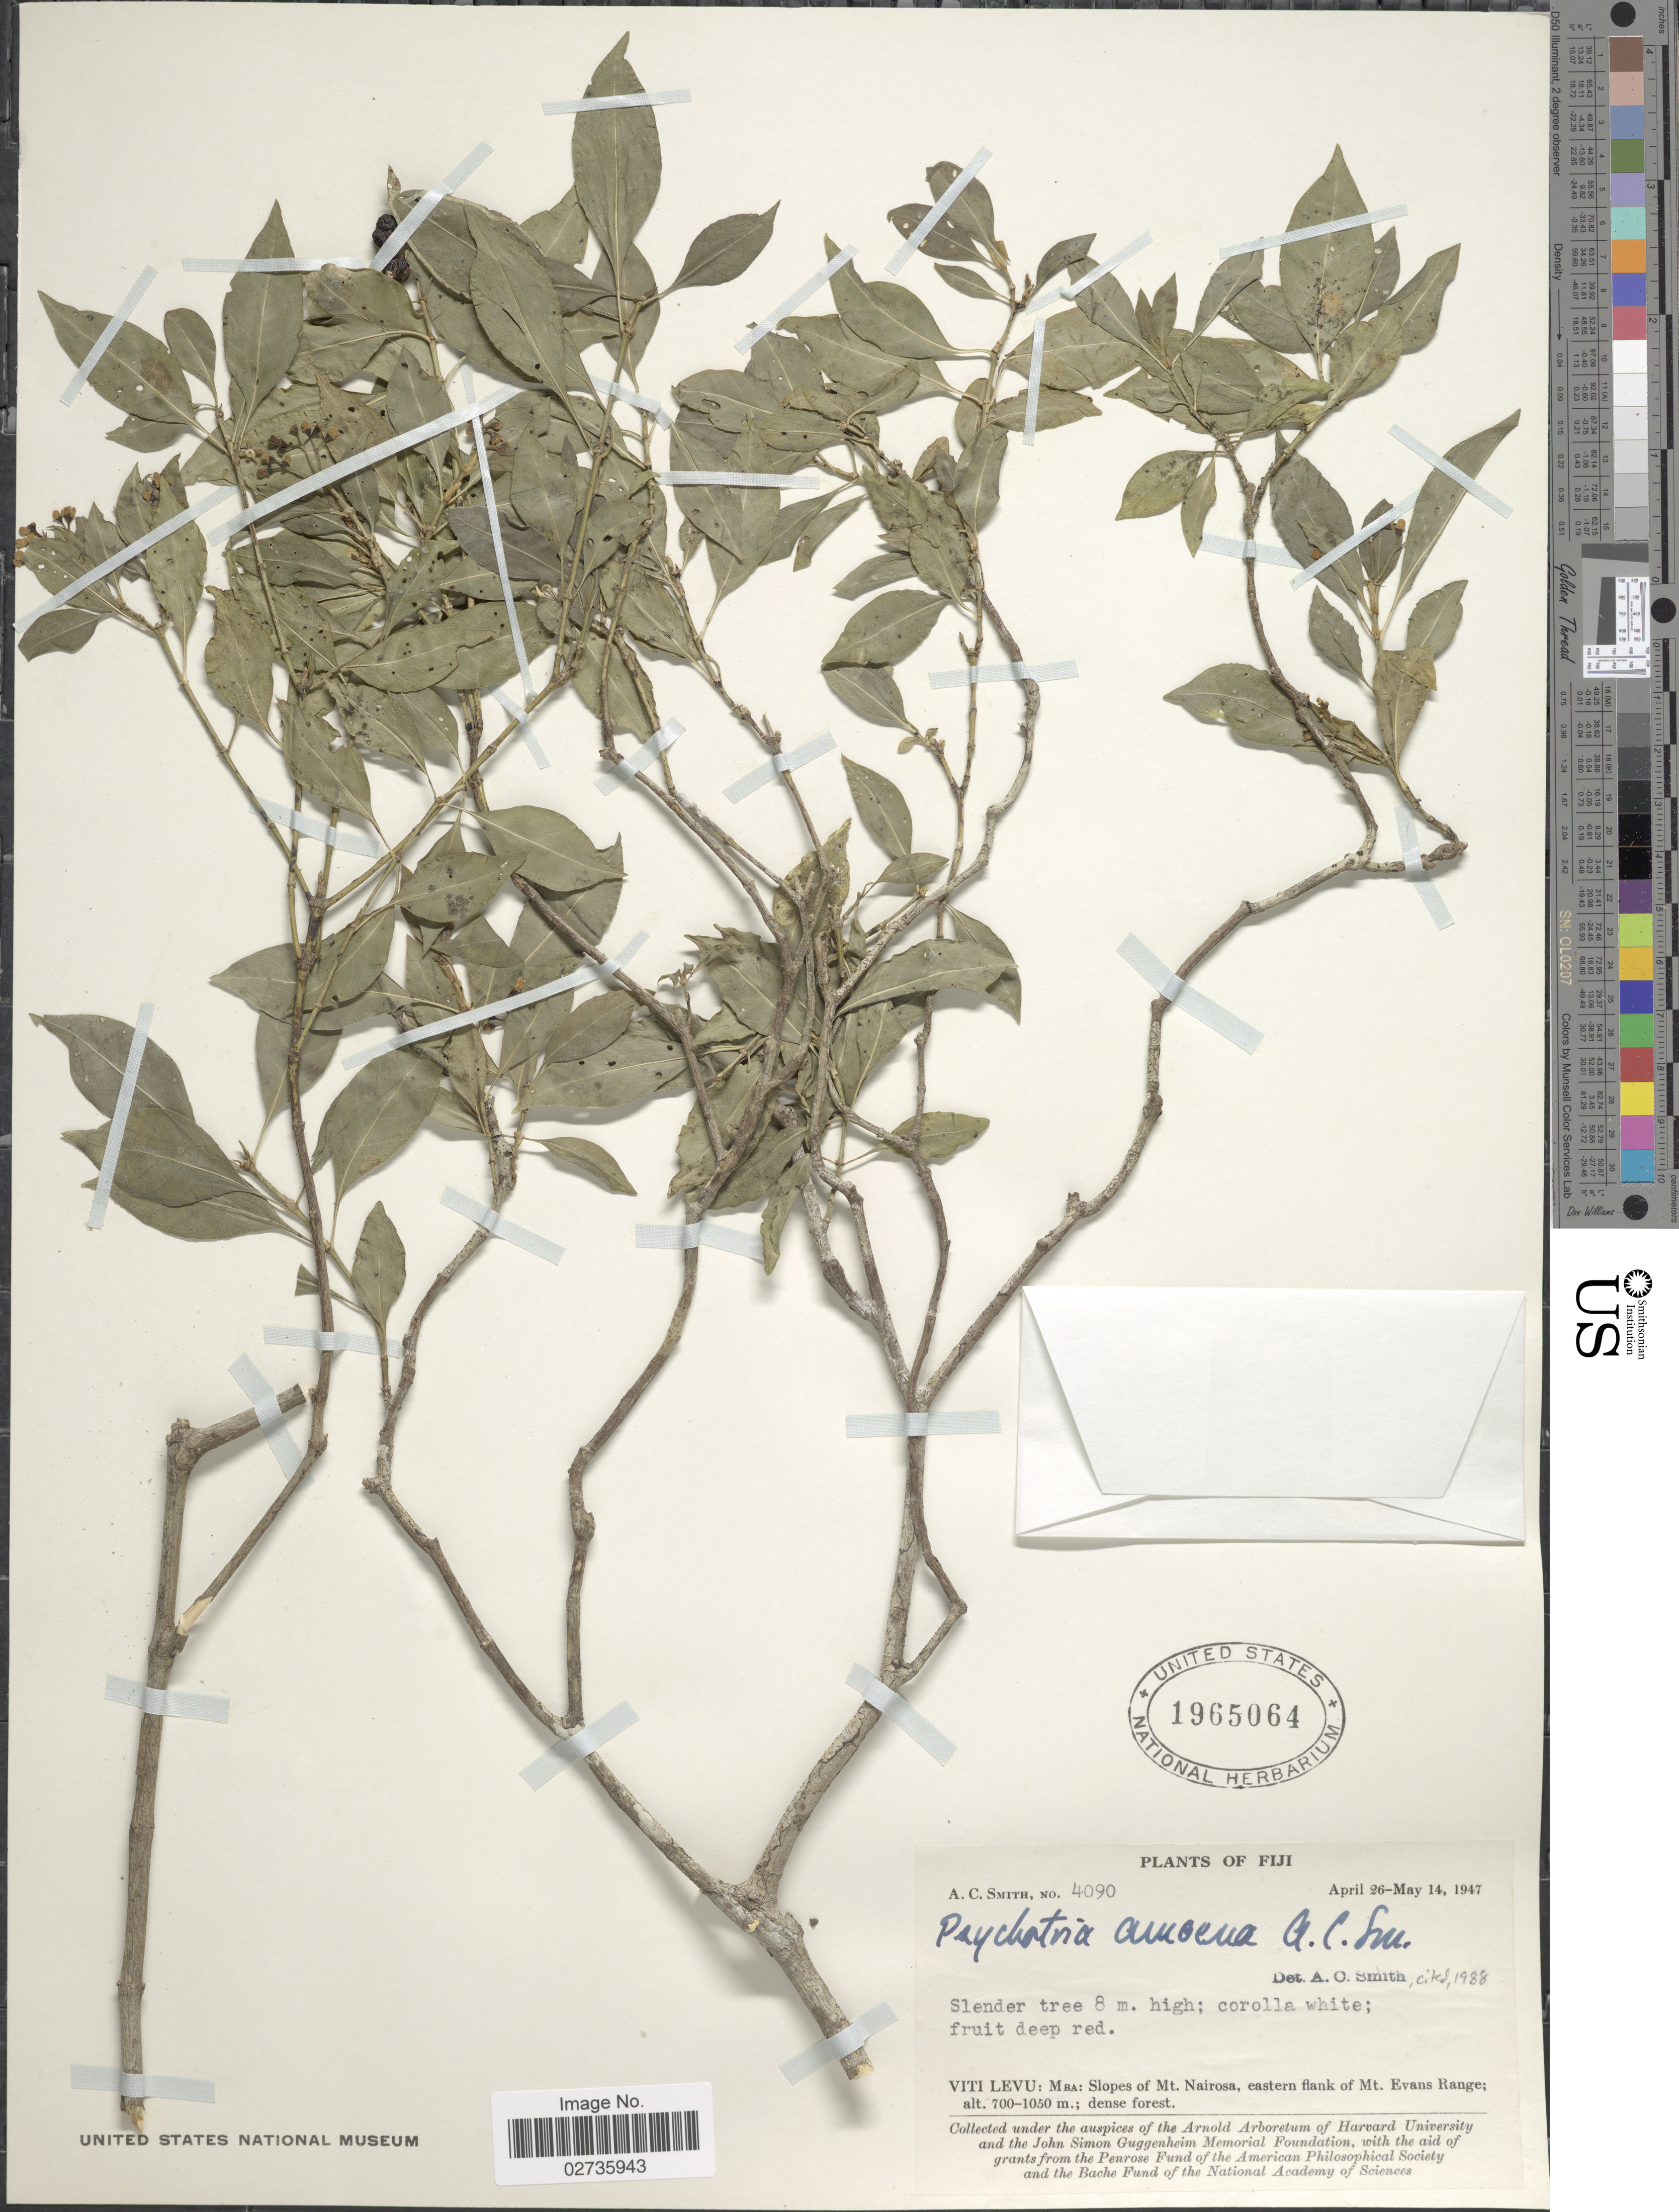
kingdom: Plantae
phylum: Tracheophyta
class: Magnoliopsida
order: Gentianales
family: Rubiaceae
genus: Psychotria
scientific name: Psychotria amoena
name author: A.C. Sm.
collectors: A. C. Smith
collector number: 4090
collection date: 1947-04-26/1947-05-14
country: Fiji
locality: Viti Levu: MBA: Slopes of Mt Nairosa, eastern flank of Mt Evans Range; dense forest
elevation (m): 700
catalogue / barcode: US 1965064